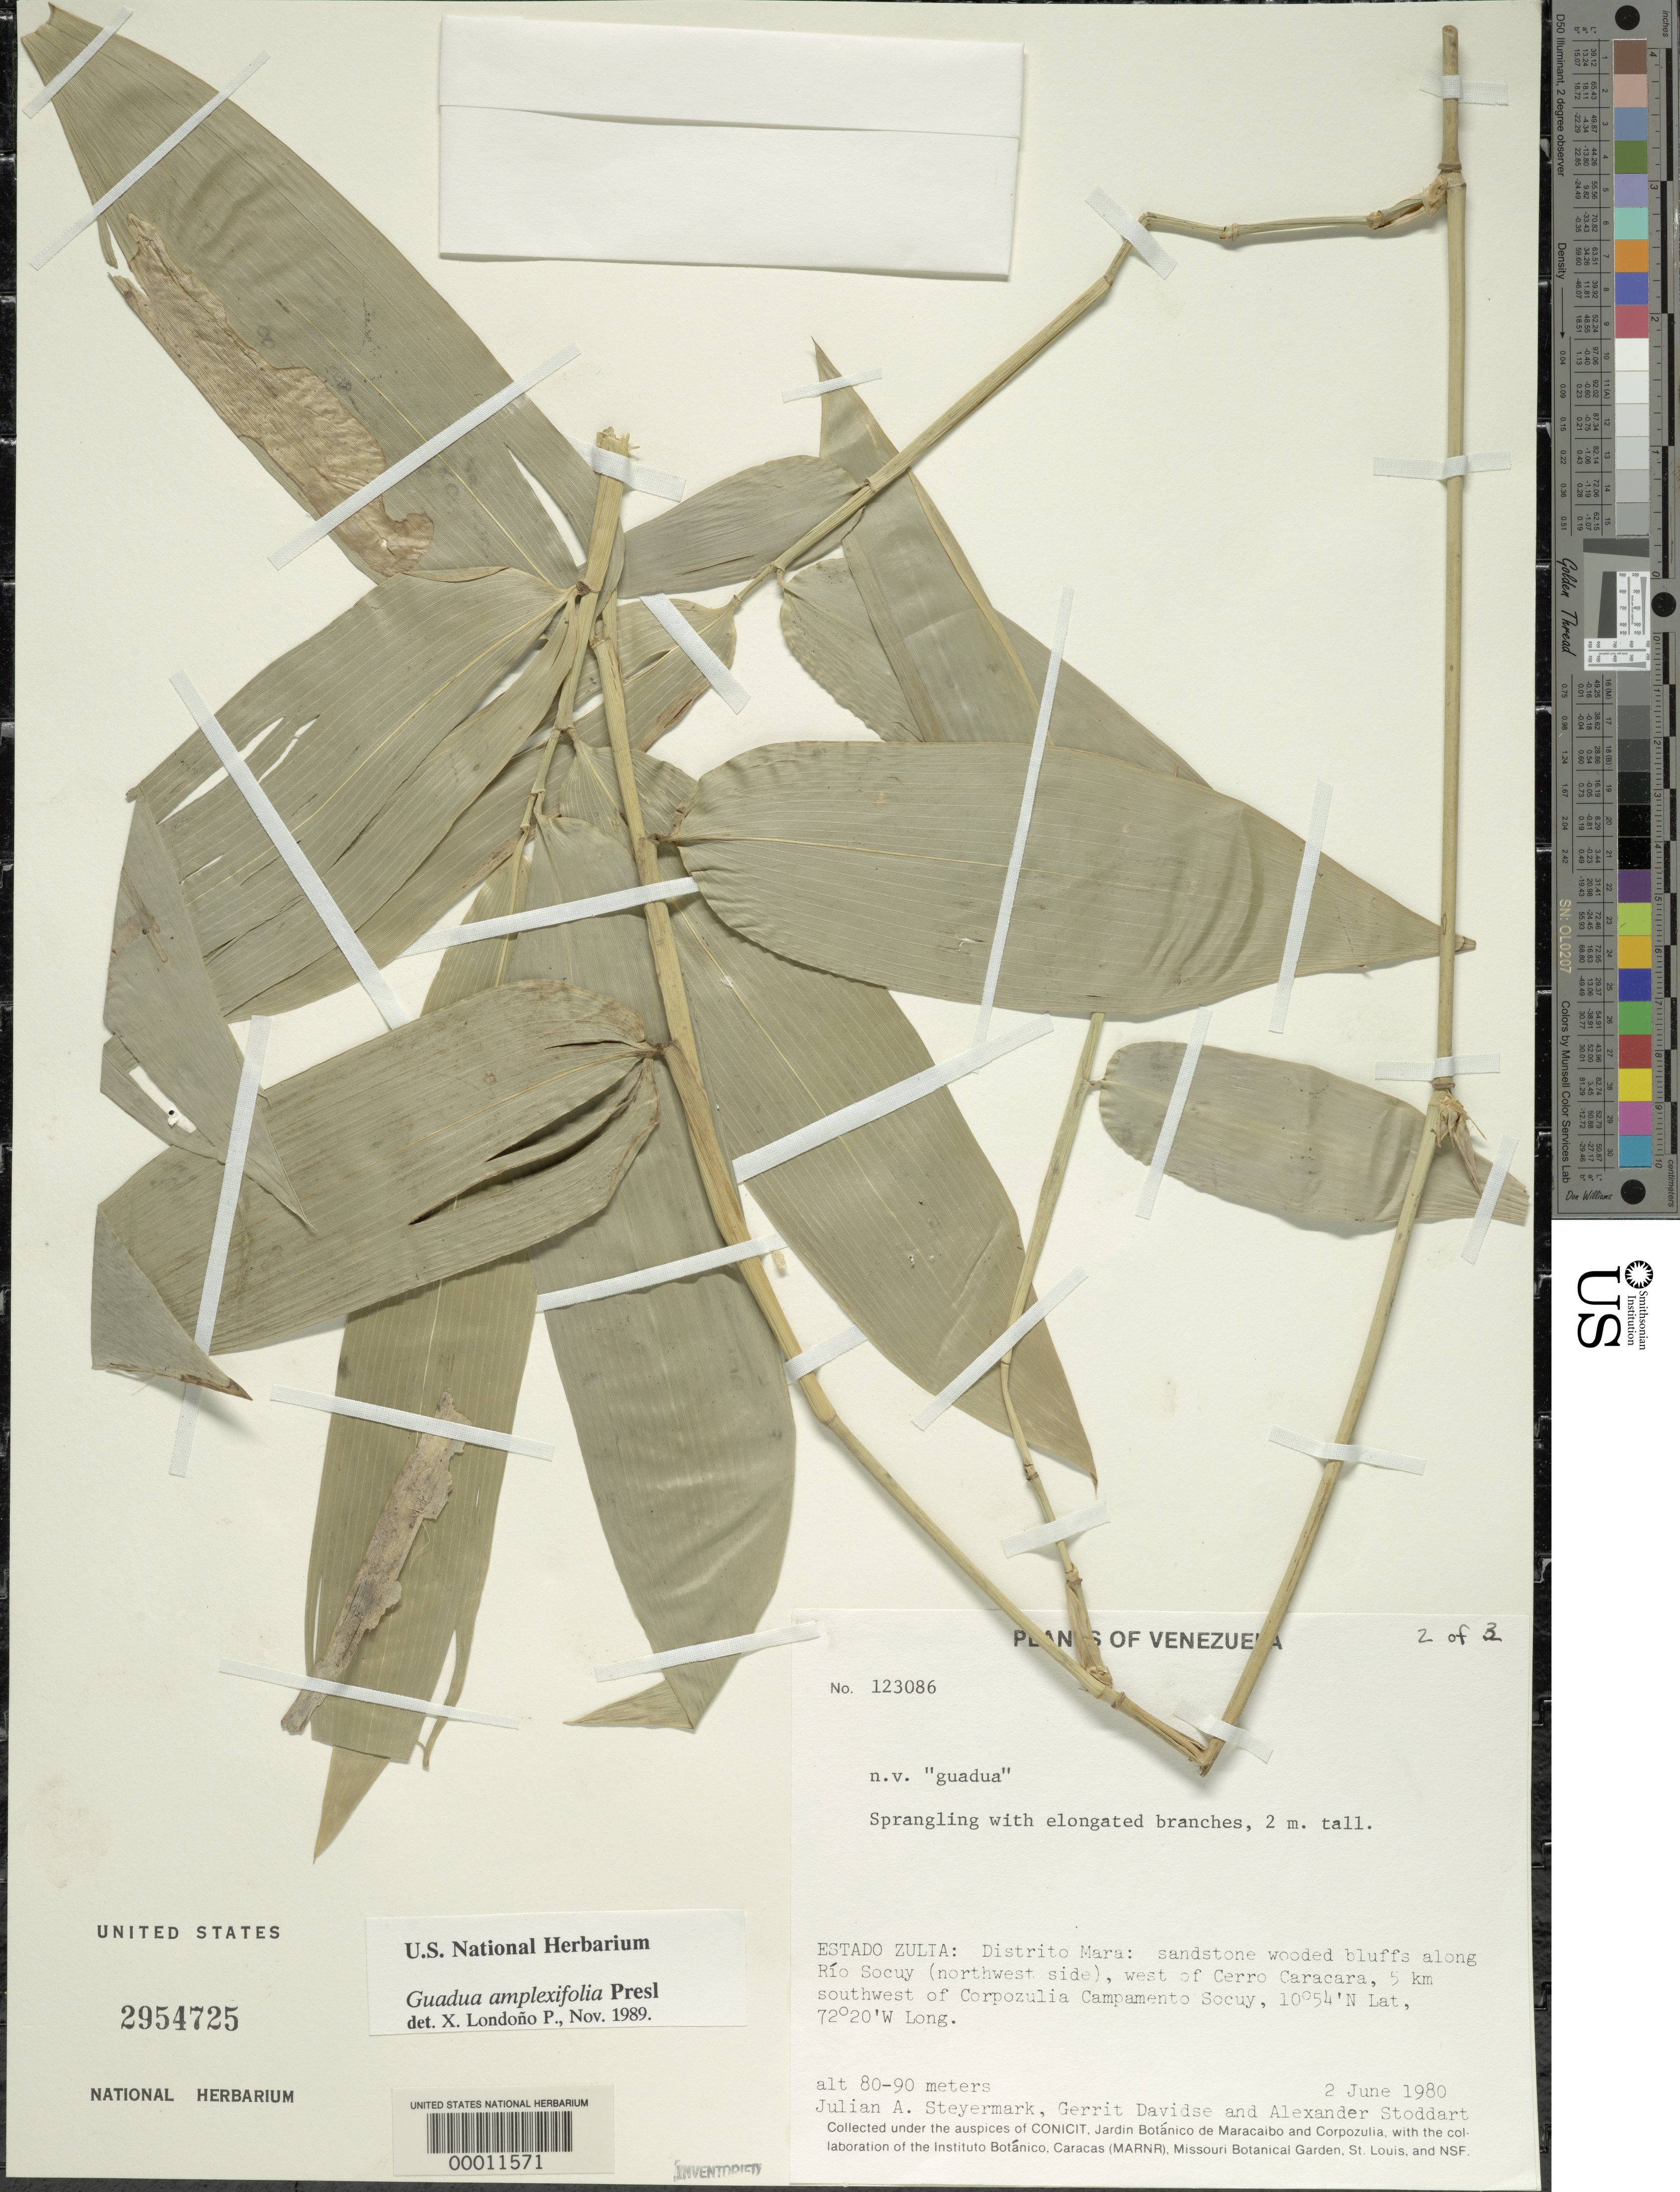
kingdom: Plantae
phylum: Tracheophyta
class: Liliopsida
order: Poales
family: Poaceae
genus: Guadua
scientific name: Guadua amplexifolia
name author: J. Presl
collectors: J. Steyermark, G. Davidse & A. Stoddart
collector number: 123086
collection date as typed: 02 Jun 1980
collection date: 1980-06-02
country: Venezuela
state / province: Zulia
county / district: Mara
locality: Along Rio Socuy (NW side), W of Cerro Caracara, 5 km SW of Corpozulia Campamento Socuy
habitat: Sandstone wooded bluffs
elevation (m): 80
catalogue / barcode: US 2954725